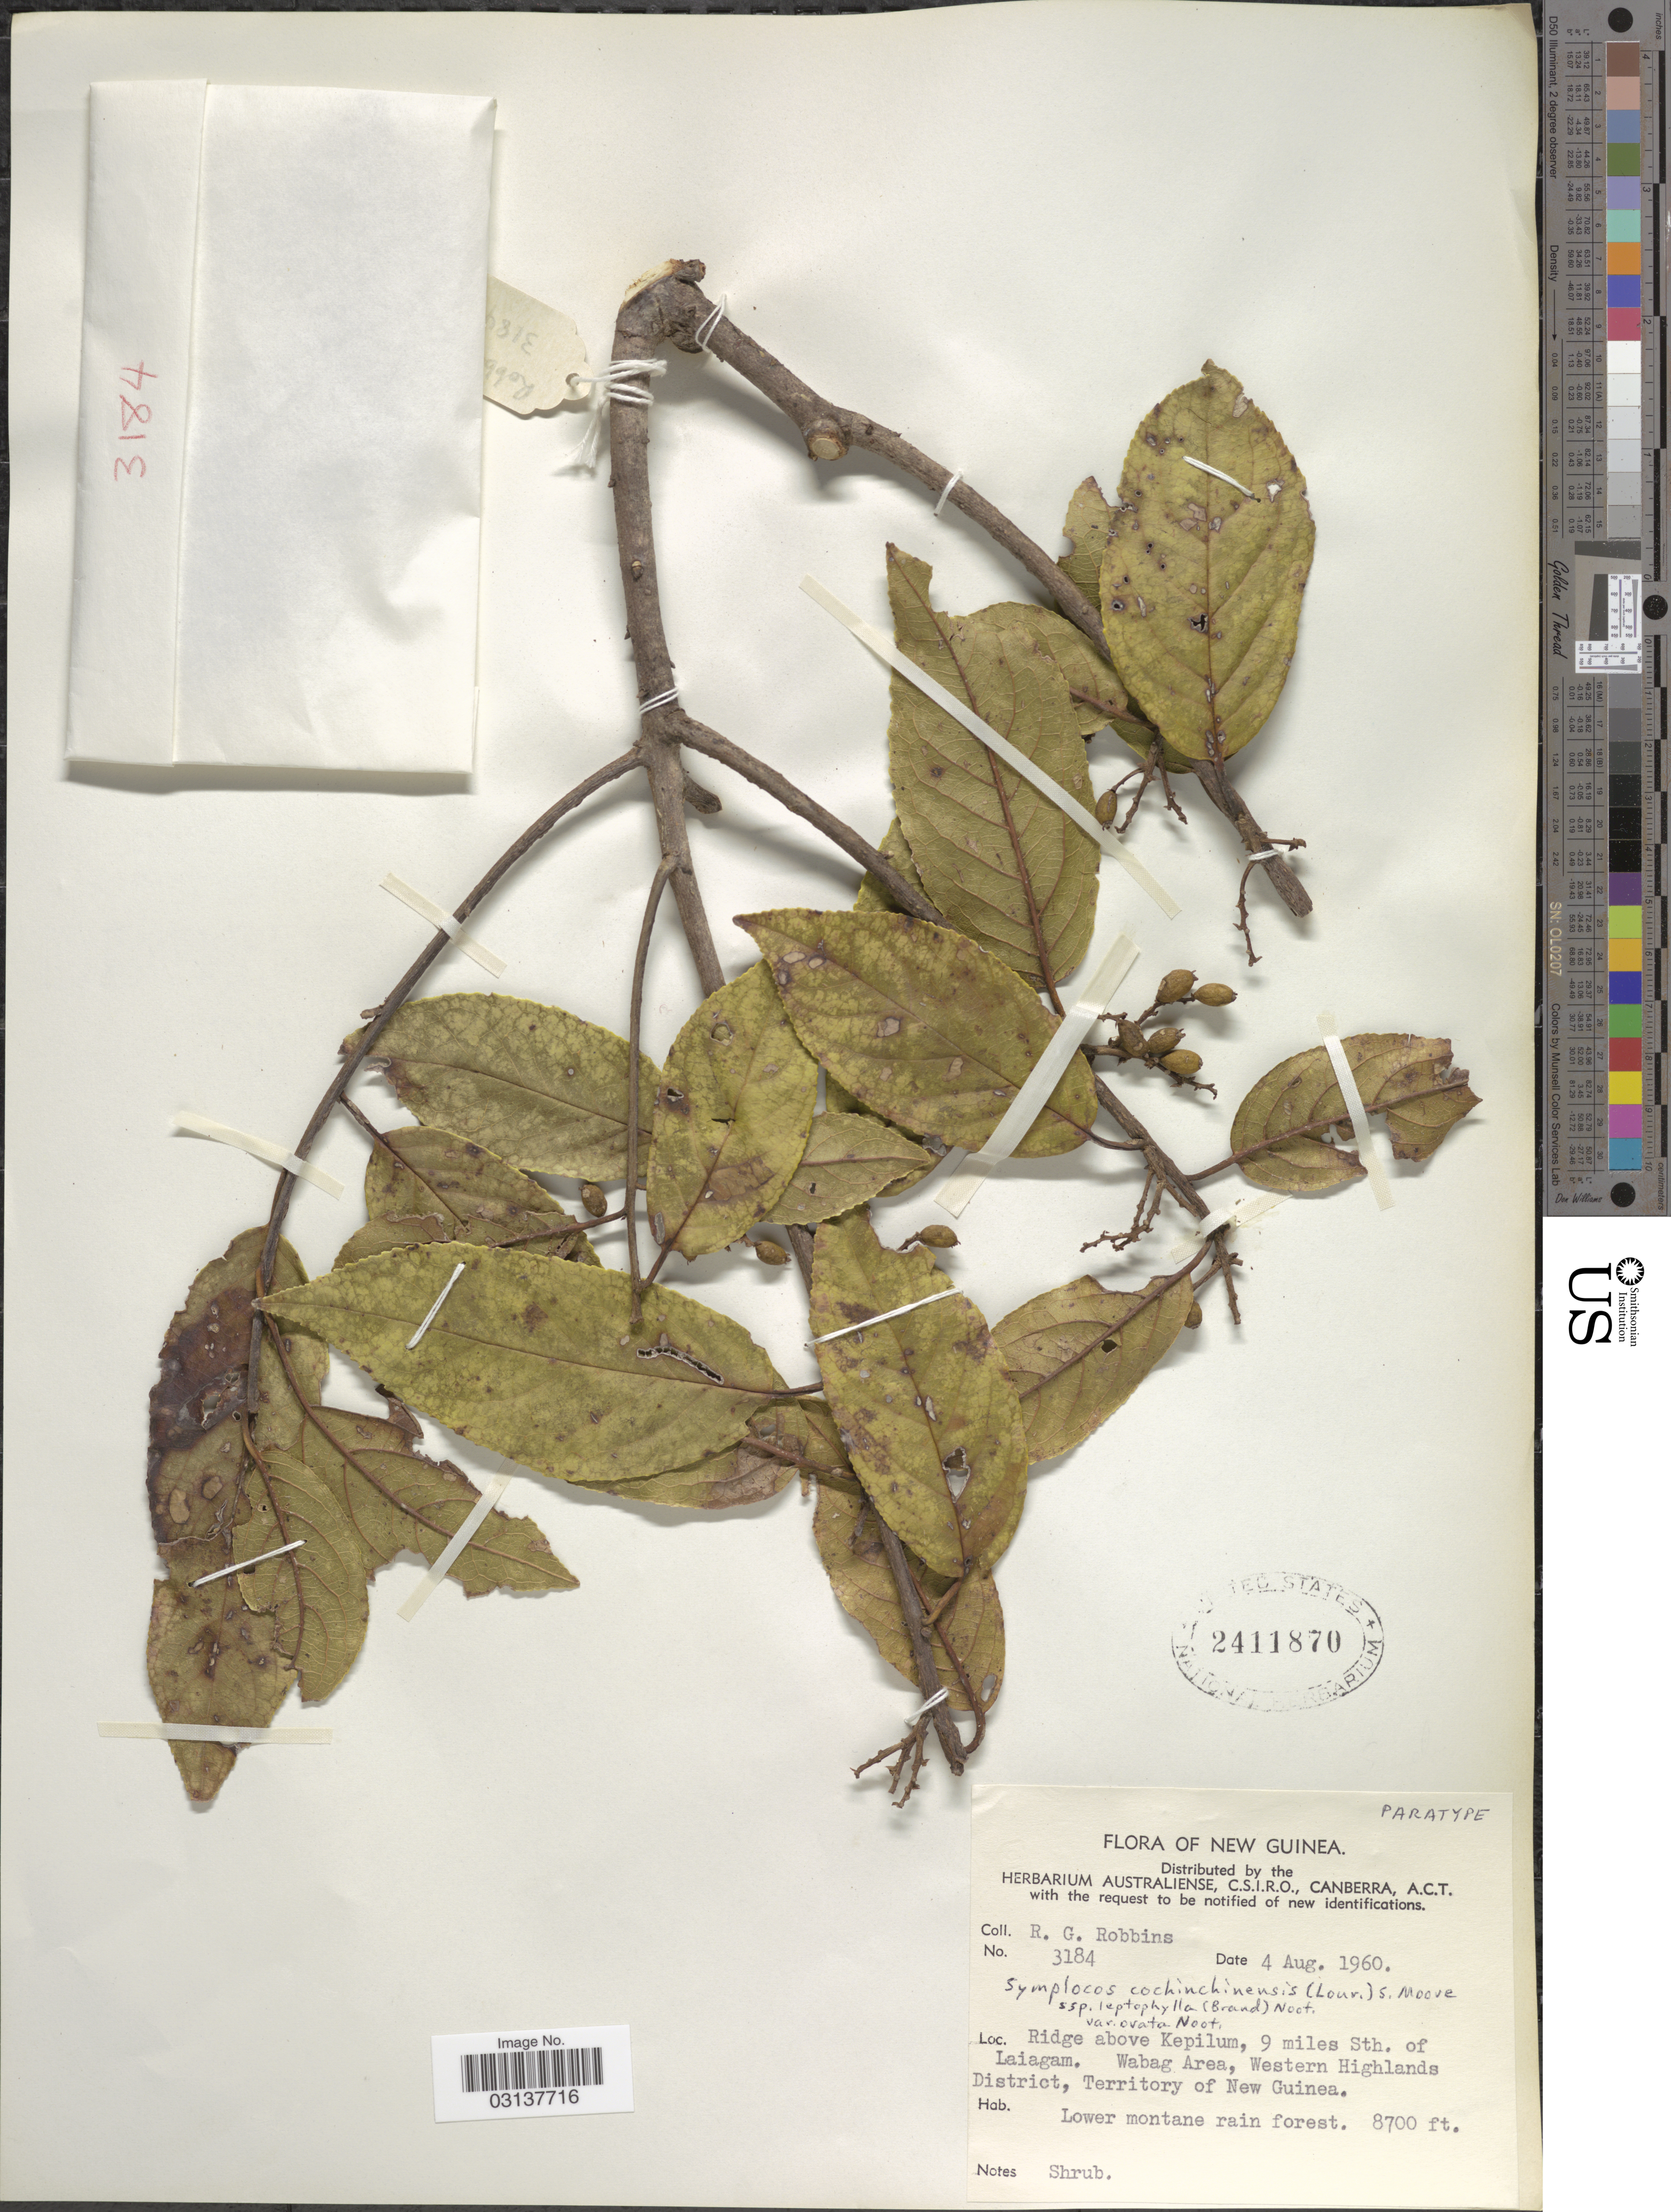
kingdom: Plantae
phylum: Tracheophyta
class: Magnoliopsida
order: Ericales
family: Symplocaceae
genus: Symplocos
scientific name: Symplocos cochinchinensis var. ovata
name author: Noot.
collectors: R. Robbins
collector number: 3184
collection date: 1960-08-04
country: Papua New Guinea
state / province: Western Highlands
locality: New Guinea, Ridge above Kepilum, 9 miles Sth. of Laiagam, Wabag Area, Western Highlands District, Territory of New Guinea.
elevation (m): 2652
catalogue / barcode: US 2411870